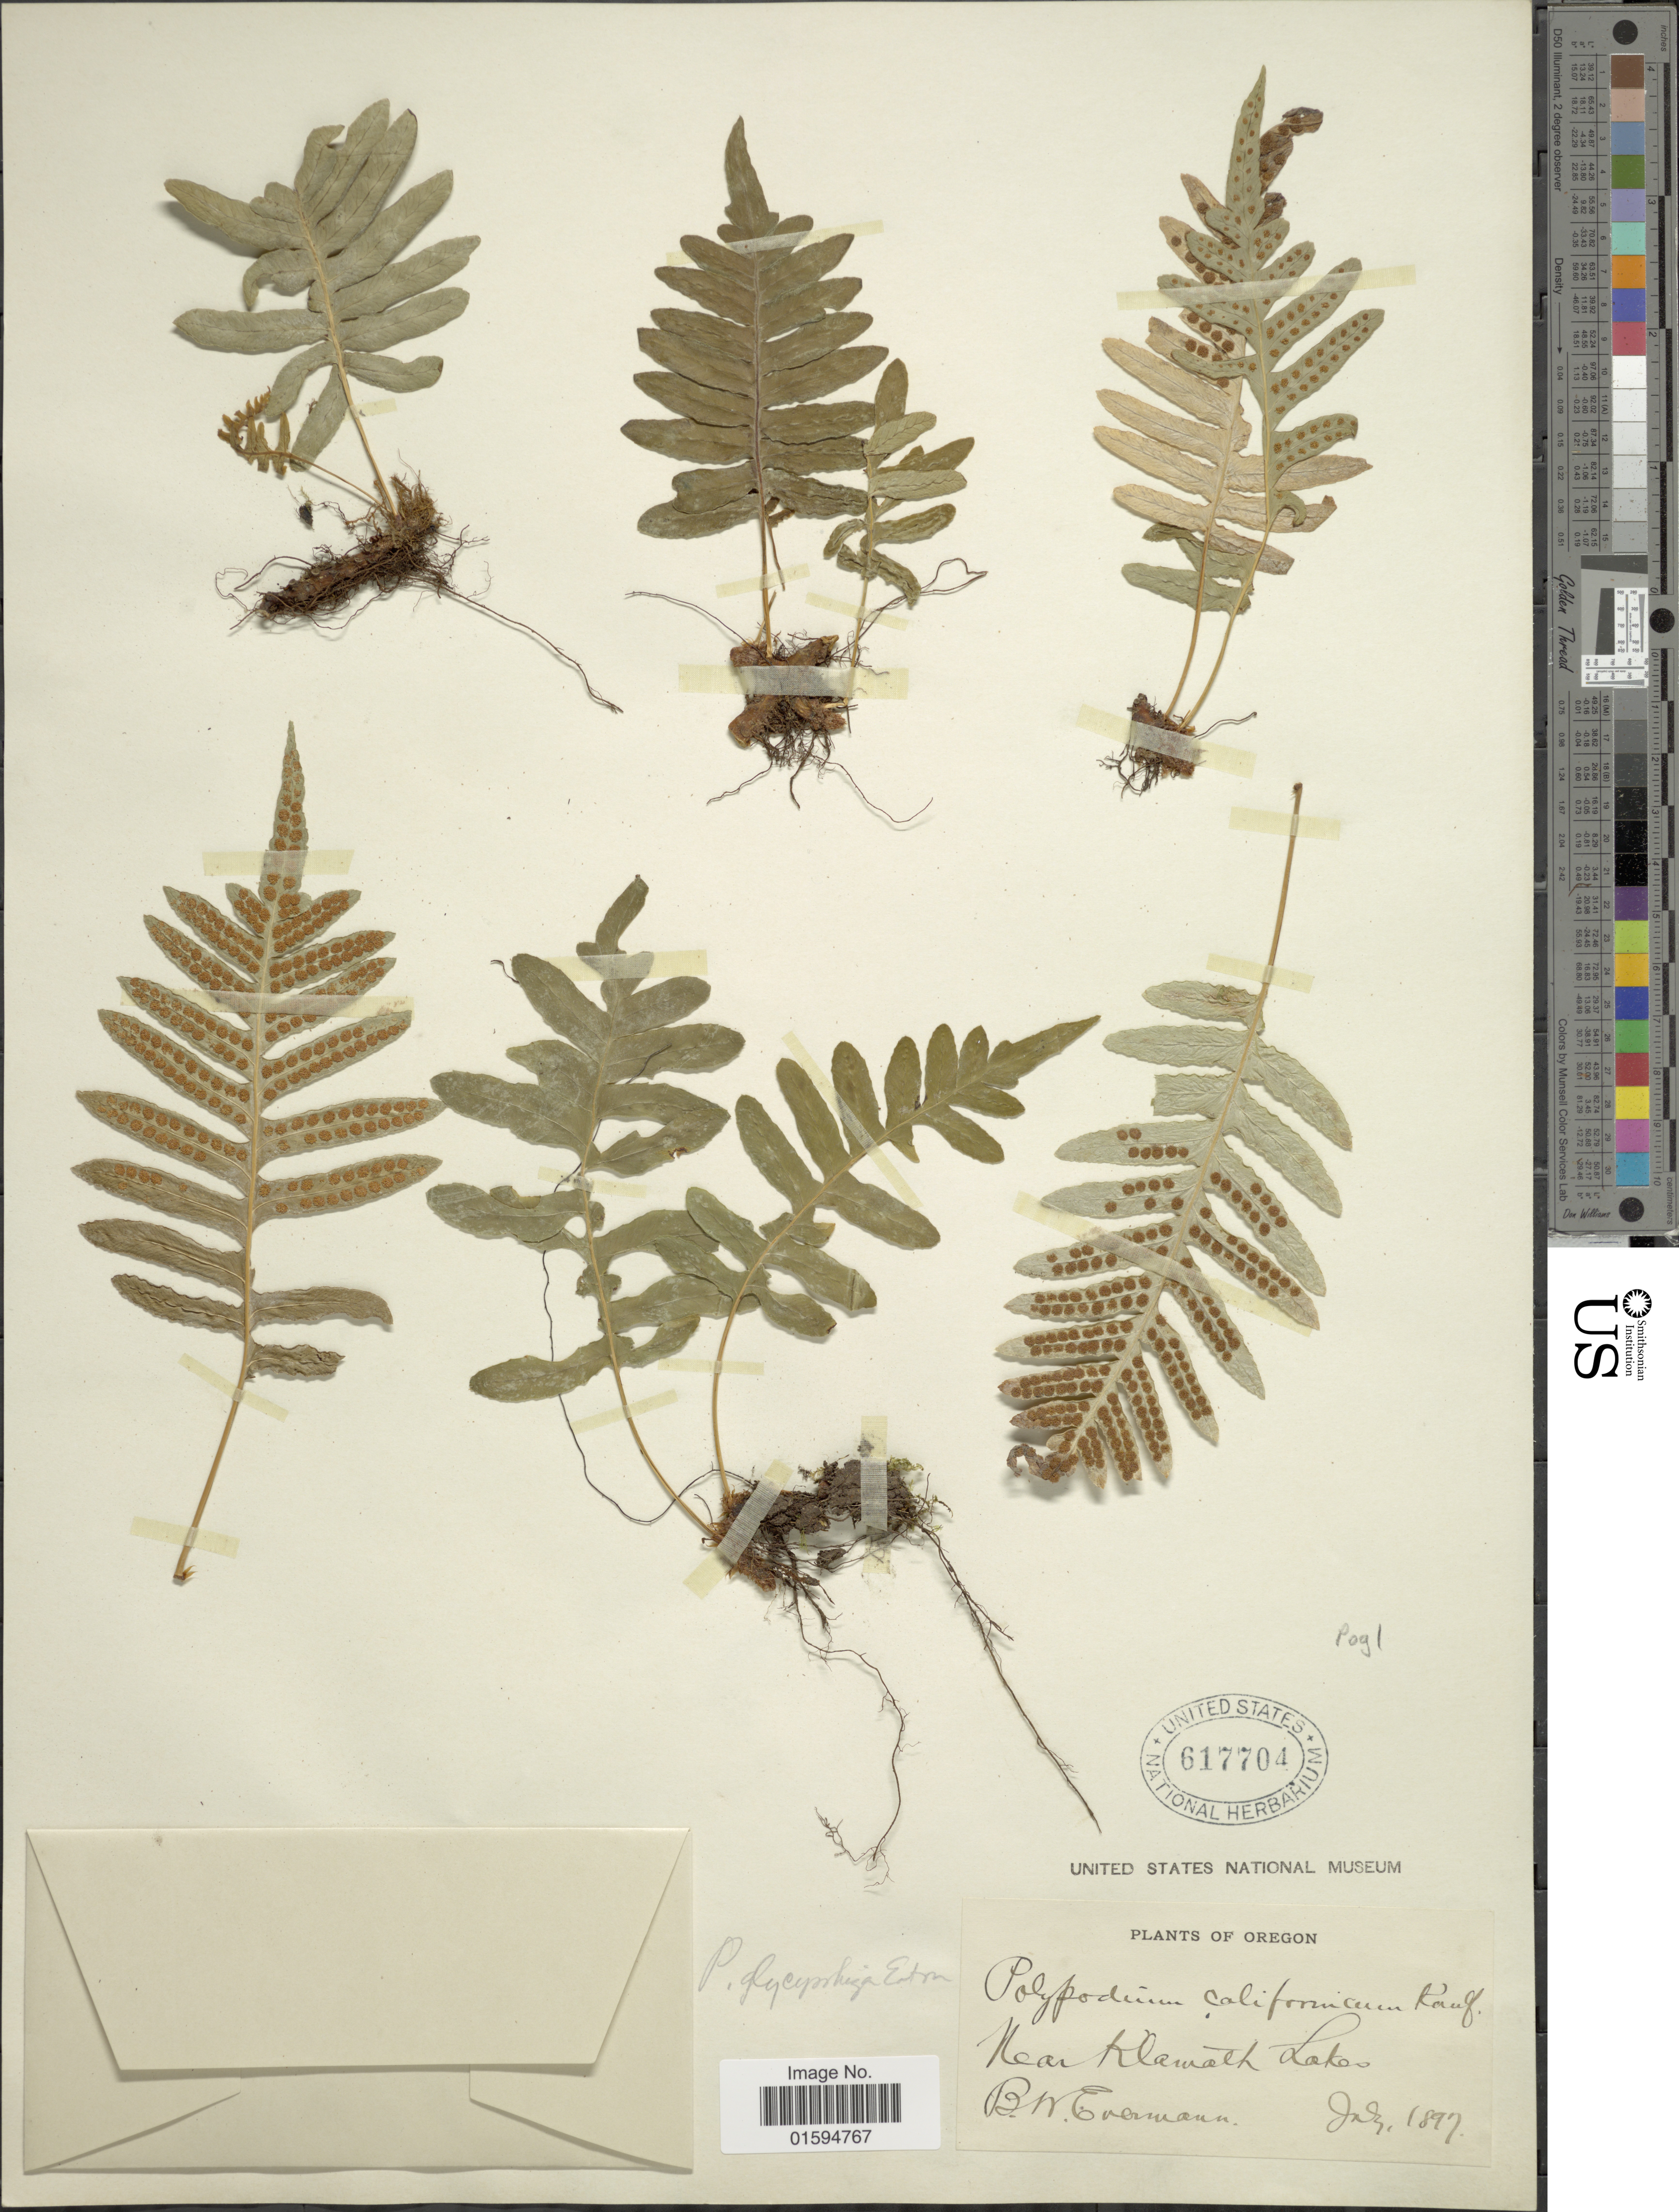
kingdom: Plantae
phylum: Tracheophyta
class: Polypodiopsida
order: Polypodiales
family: Polypodiaceae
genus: Polypodium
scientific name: Polypodium glycyrrhiza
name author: D.C. Eaton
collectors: B. W. Evermann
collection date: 1897-07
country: United States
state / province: Oregon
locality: Near Klamath Lakes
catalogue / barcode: US 617704